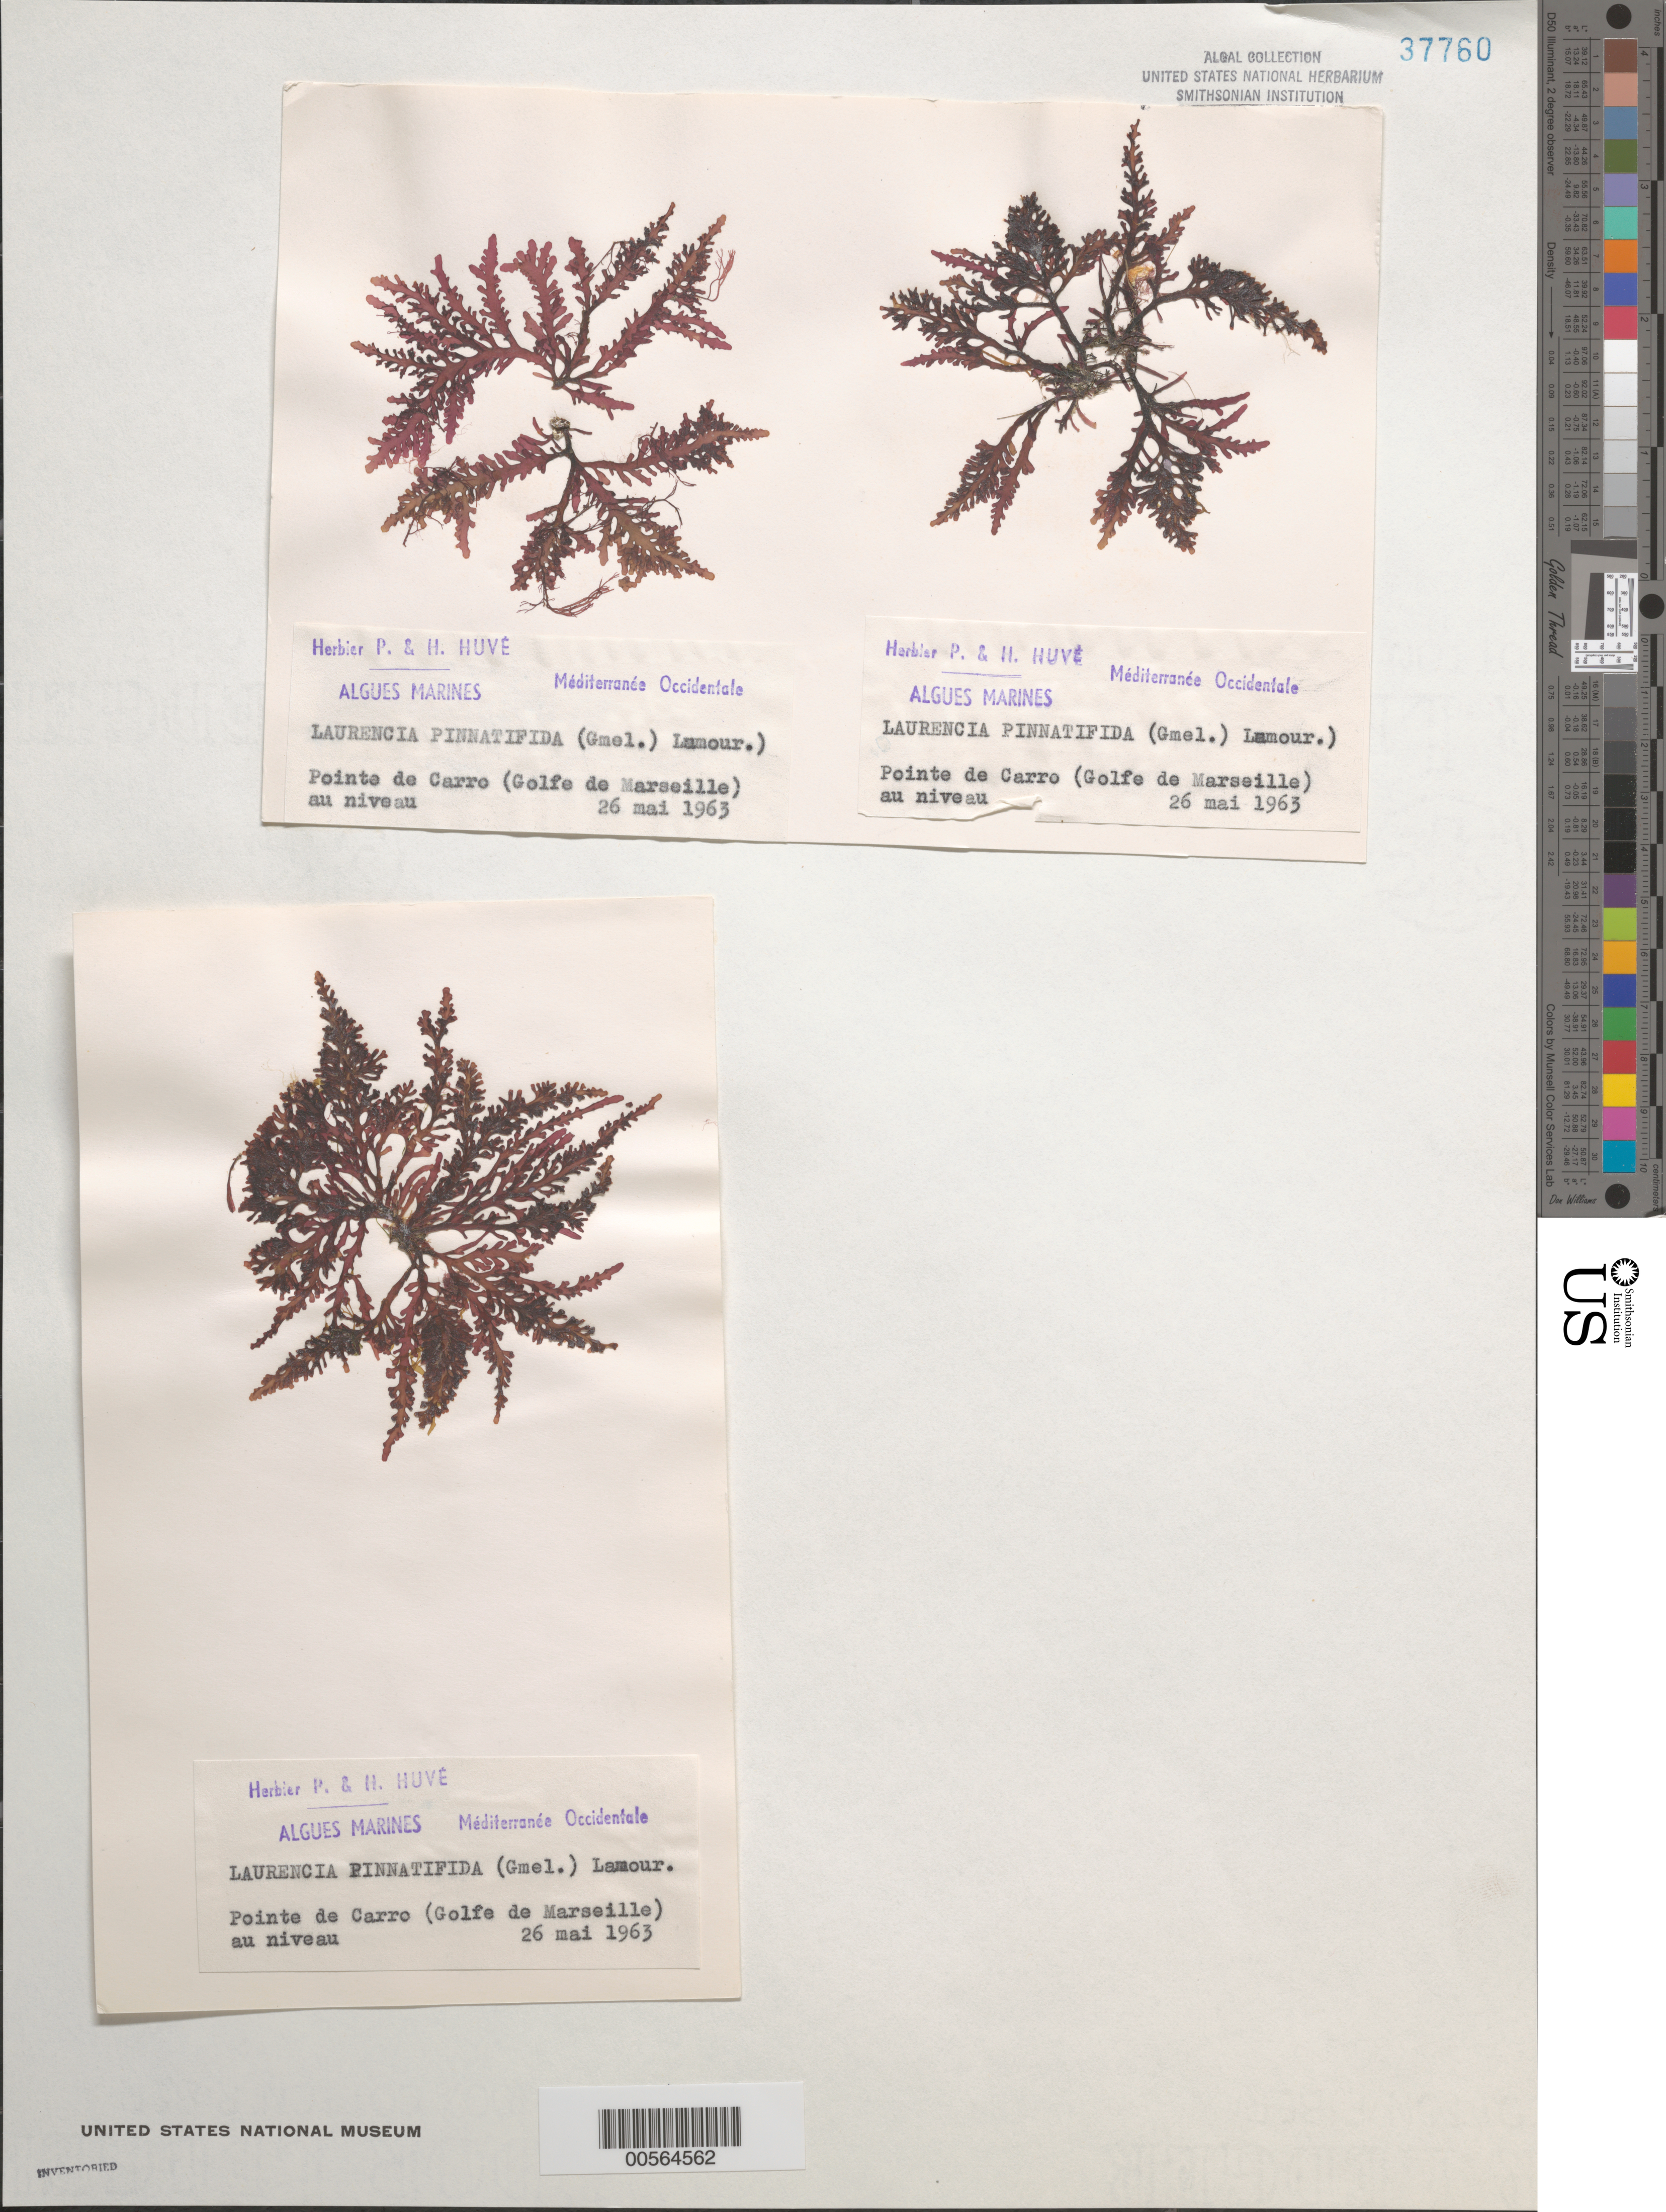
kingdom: Plantae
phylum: Rhodophyta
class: Florideophyceae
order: Ceramiales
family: Rhodomelaceae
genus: Osmundea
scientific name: Osmundea pinnatifida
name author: (Huds.) Stackh.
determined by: Algae name updating Project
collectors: P. Huve & H. Huve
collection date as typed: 26 May 1963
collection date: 1963-05-26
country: France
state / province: Provence-Alpes-Côte d'Azur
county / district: Bouches-du-Rhône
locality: Pointe de Carro, Golfe de Marseille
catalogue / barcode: US 37760